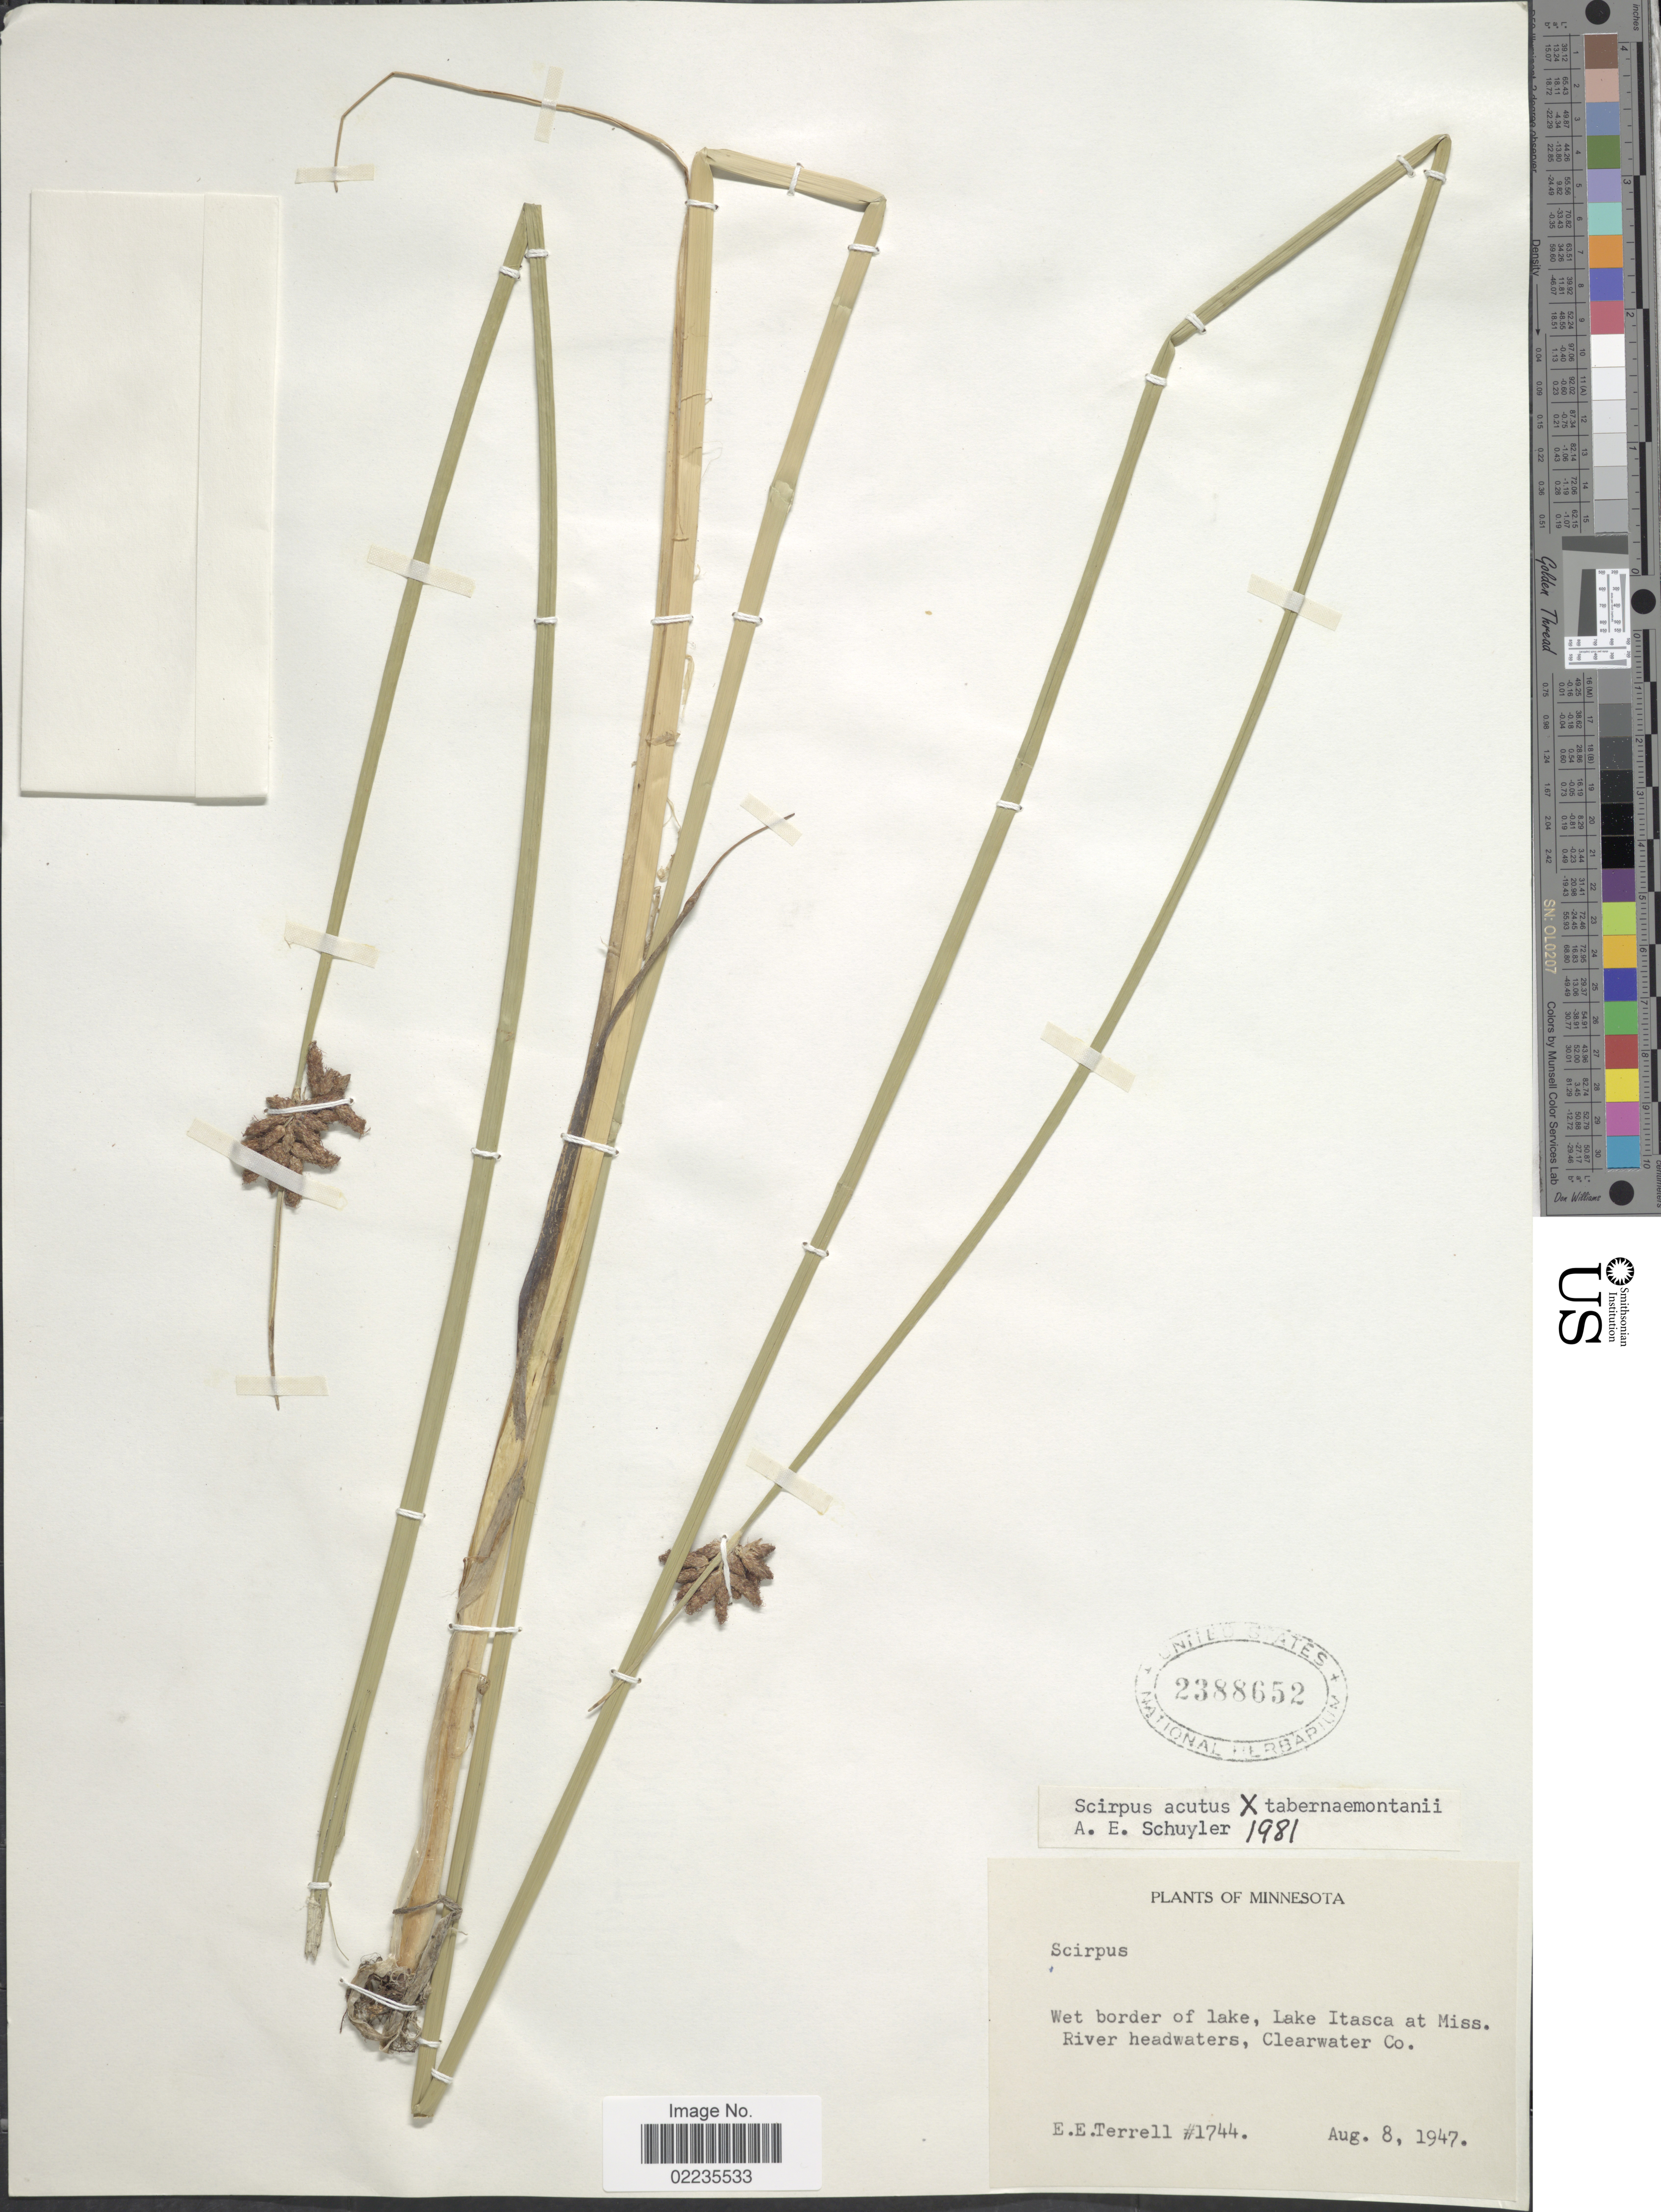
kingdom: Plantae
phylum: Tracheophyta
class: Liliopsida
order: Poales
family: Cyperaceae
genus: Schoenoplectus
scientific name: Schoenoplectus acutus x S. tabernaemontani (C.C. Gmel.) Palla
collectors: E. E. Terrell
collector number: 1744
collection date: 1947-08-08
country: United States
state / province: Minnesota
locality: Wet border of lake, lake Itasca at Miss., River headwaters, Clearwater Co.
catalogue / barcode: US 2388652